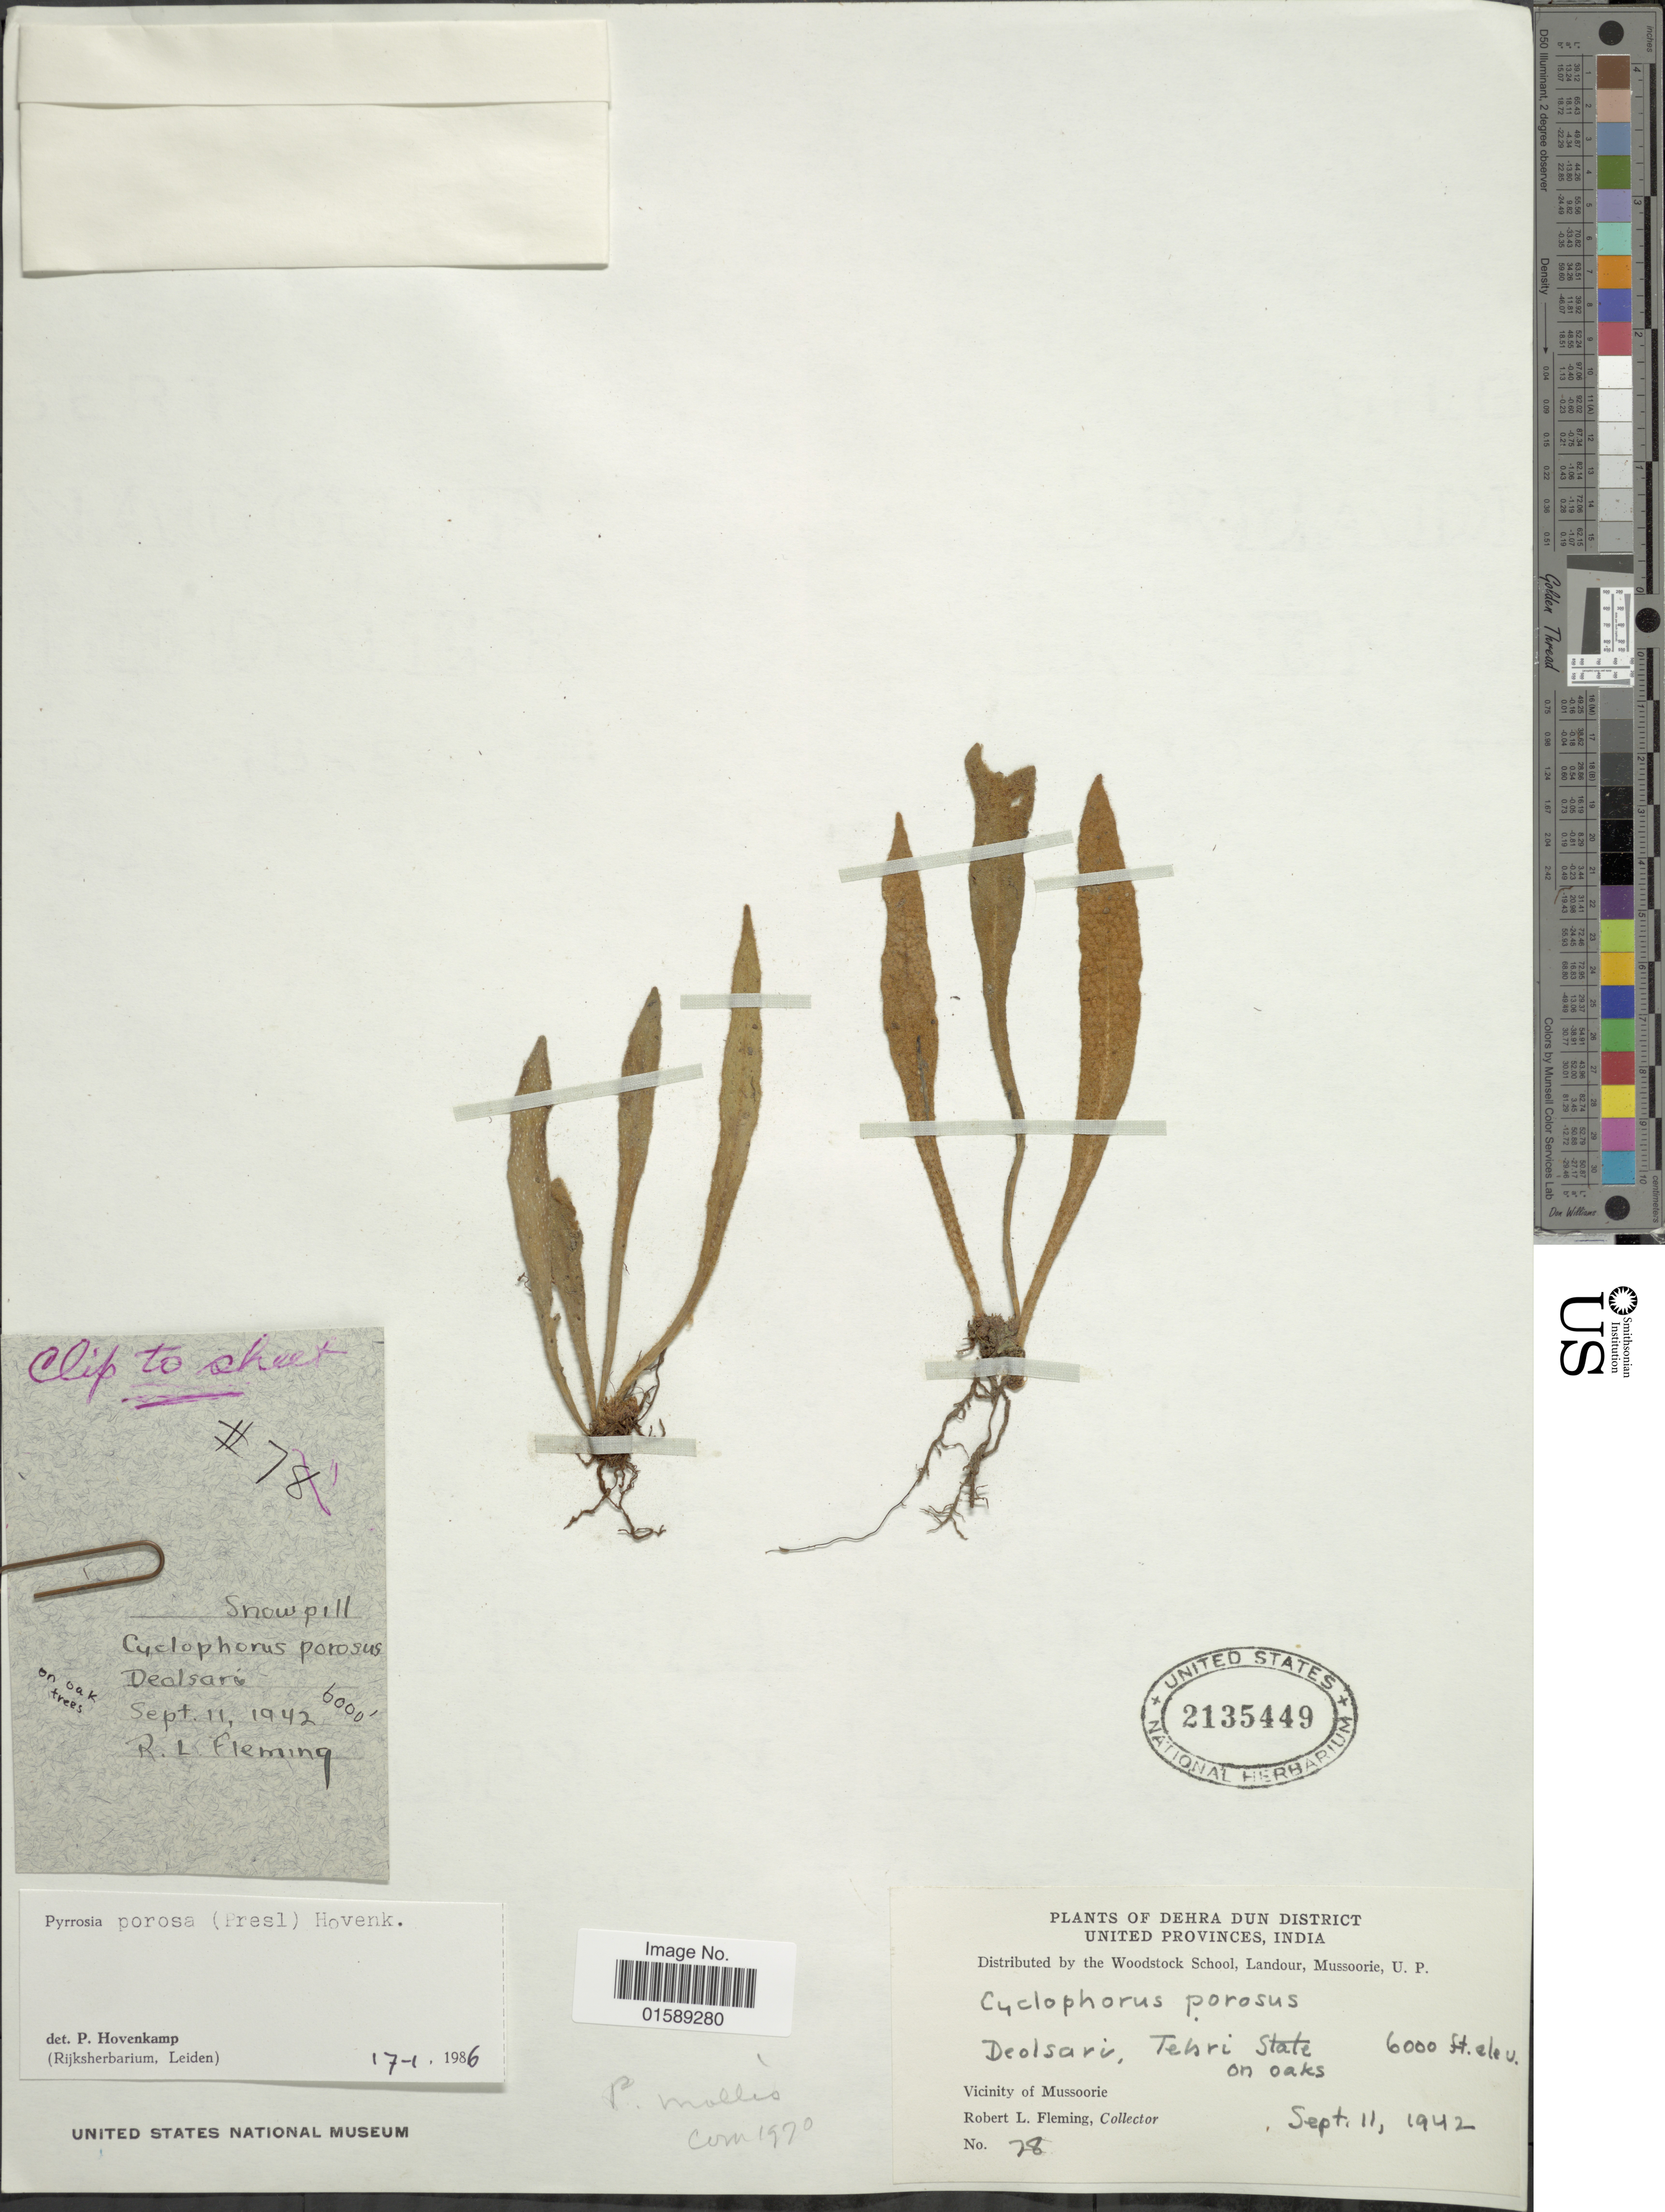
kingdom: Plantae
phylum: Tracheophyta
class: Polypodiopsida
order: Polypodiales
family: Polypodiaceae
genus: Pyrrosia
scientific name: Pyrrosia porosa var. porosa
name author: (C. Presl) Hovenkamp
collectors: R. Fleming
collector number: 78*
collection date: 1942-09-11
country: India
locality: Dehra Dun District, United Provinces, India. Vicinity of Mussoorie, Deolsarim Tehri State on oaks.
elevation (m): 1829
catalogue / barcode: US 2135449